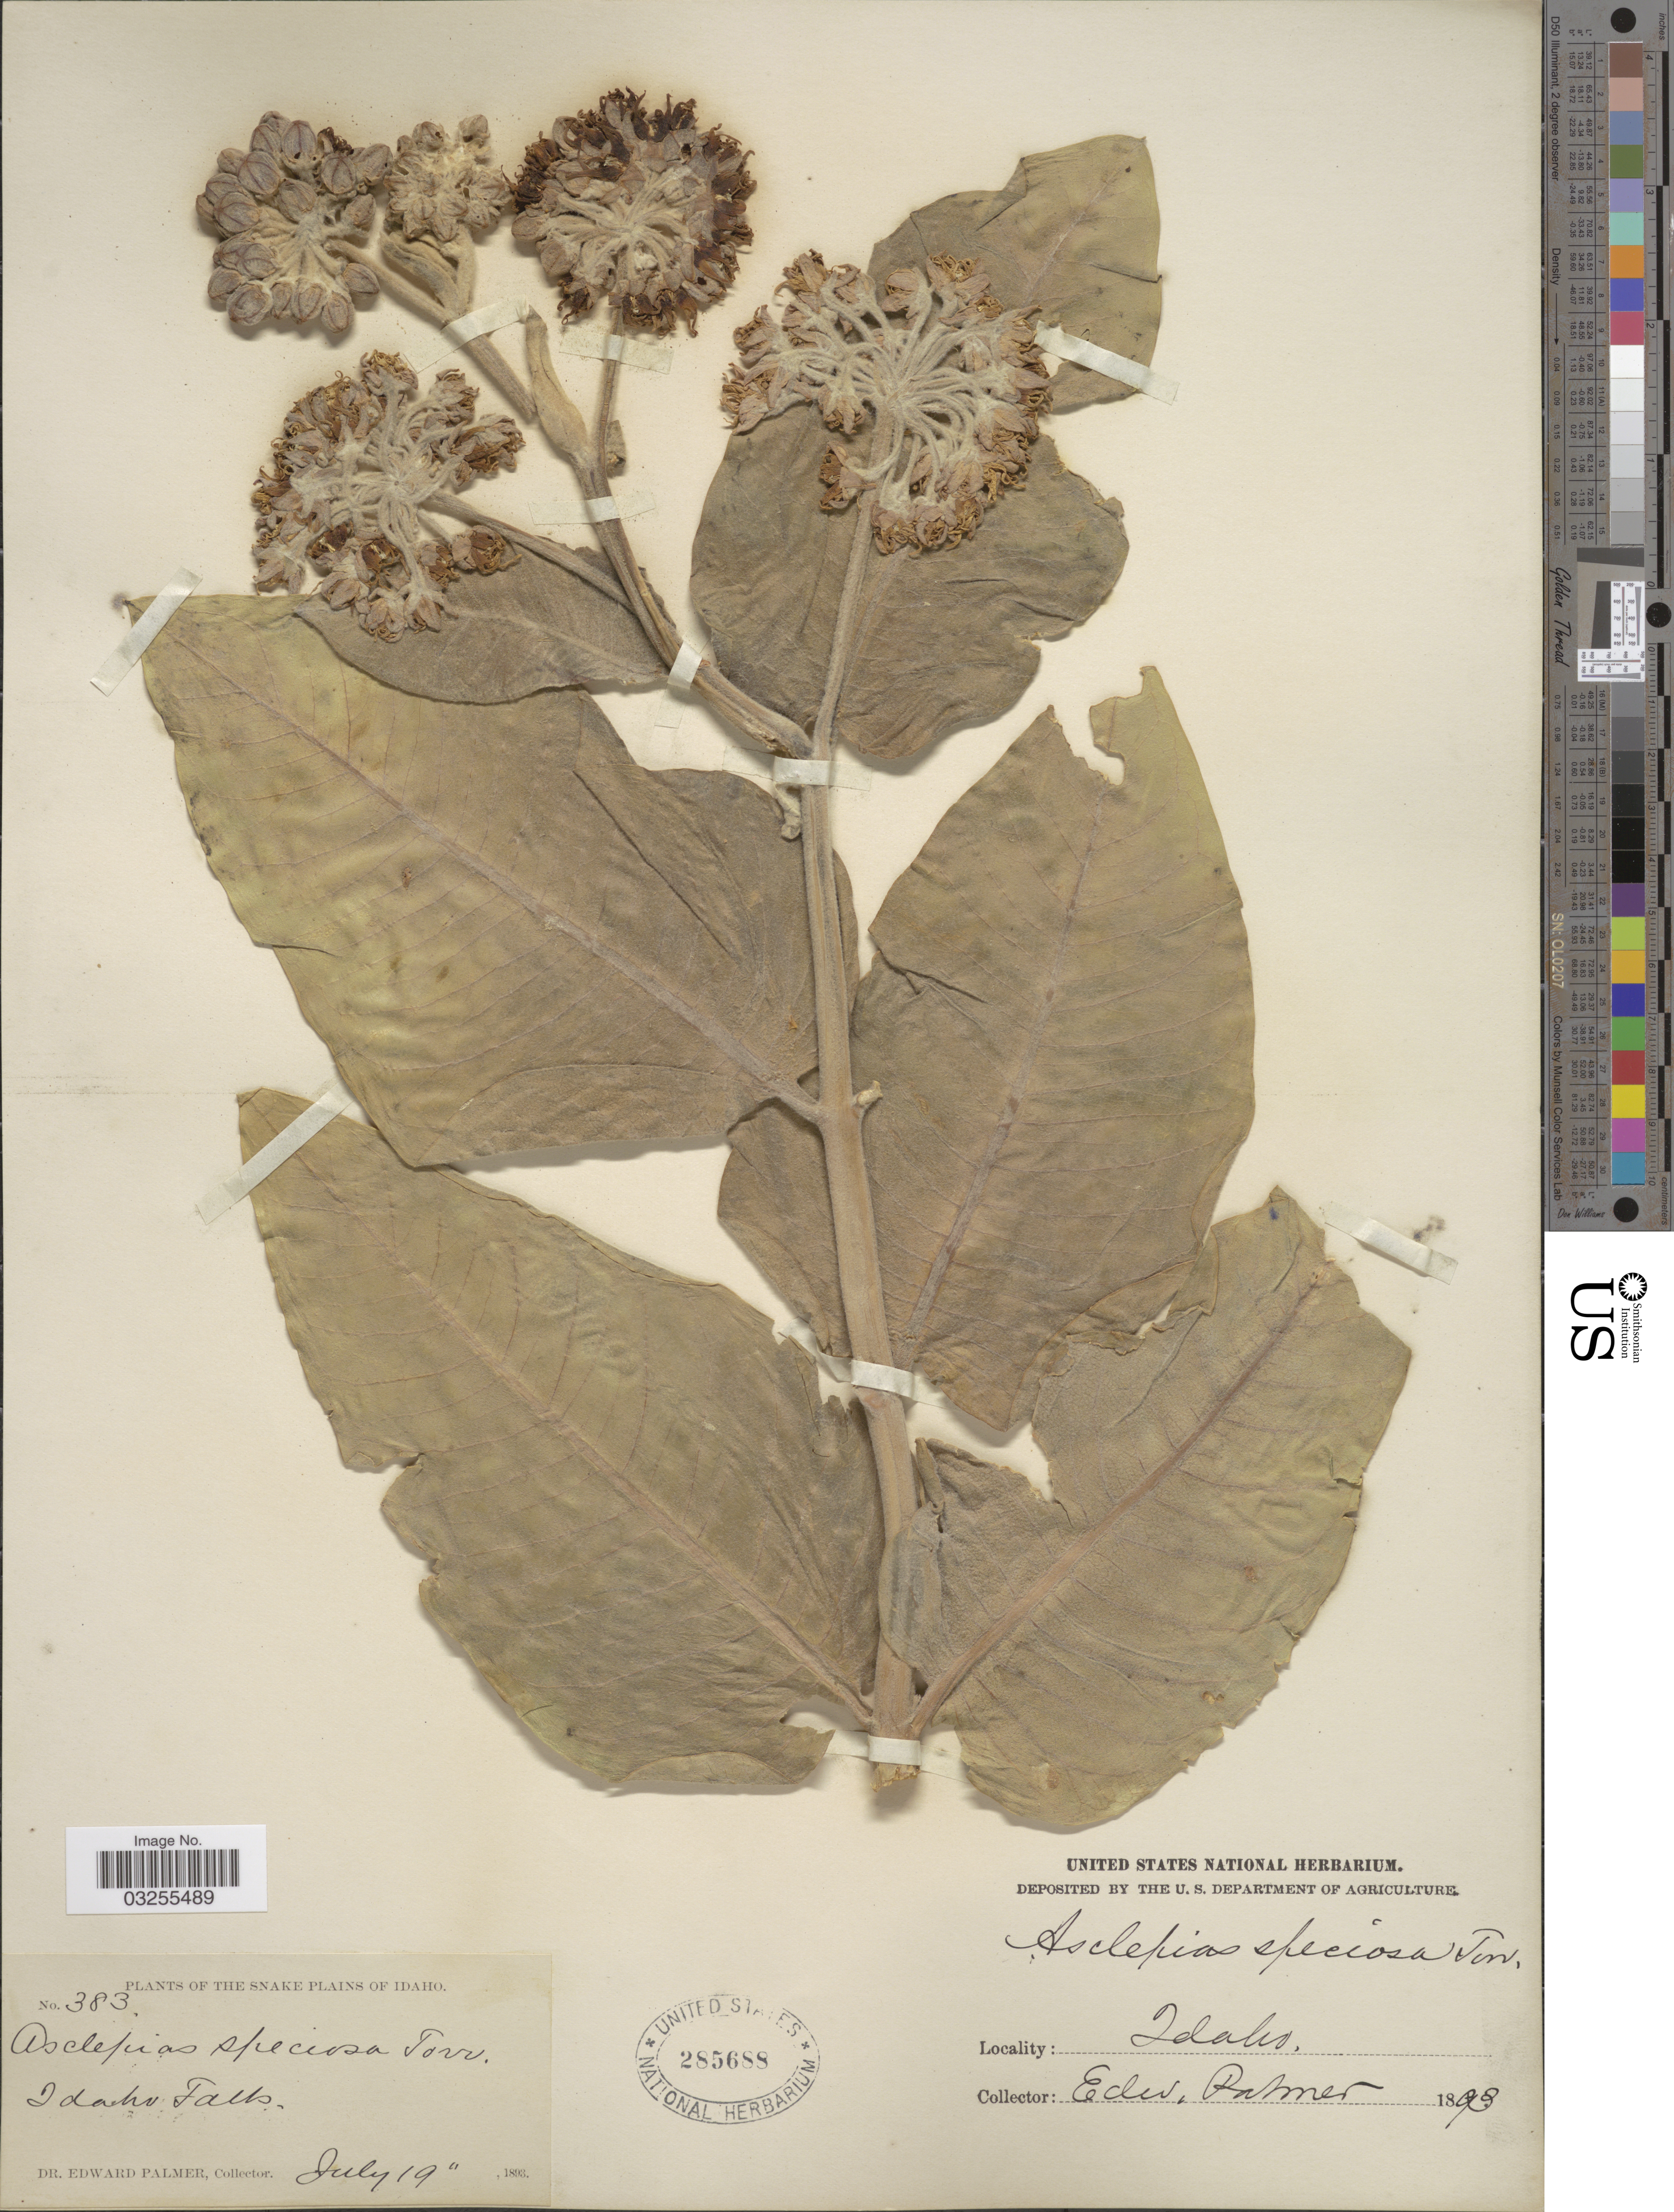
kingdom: Plantae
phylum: Tracheophyta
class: Magnoliopsida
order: Gentianales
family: Apocynaceae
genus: Asclepias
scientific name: Asclepias speciosa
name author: Torr.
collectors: E. Palmer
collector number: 383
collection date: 1893-07-19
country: United States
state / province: Idaho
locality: The Snake Plains of Idaho. Idaho Falls.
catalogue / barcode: US 285688